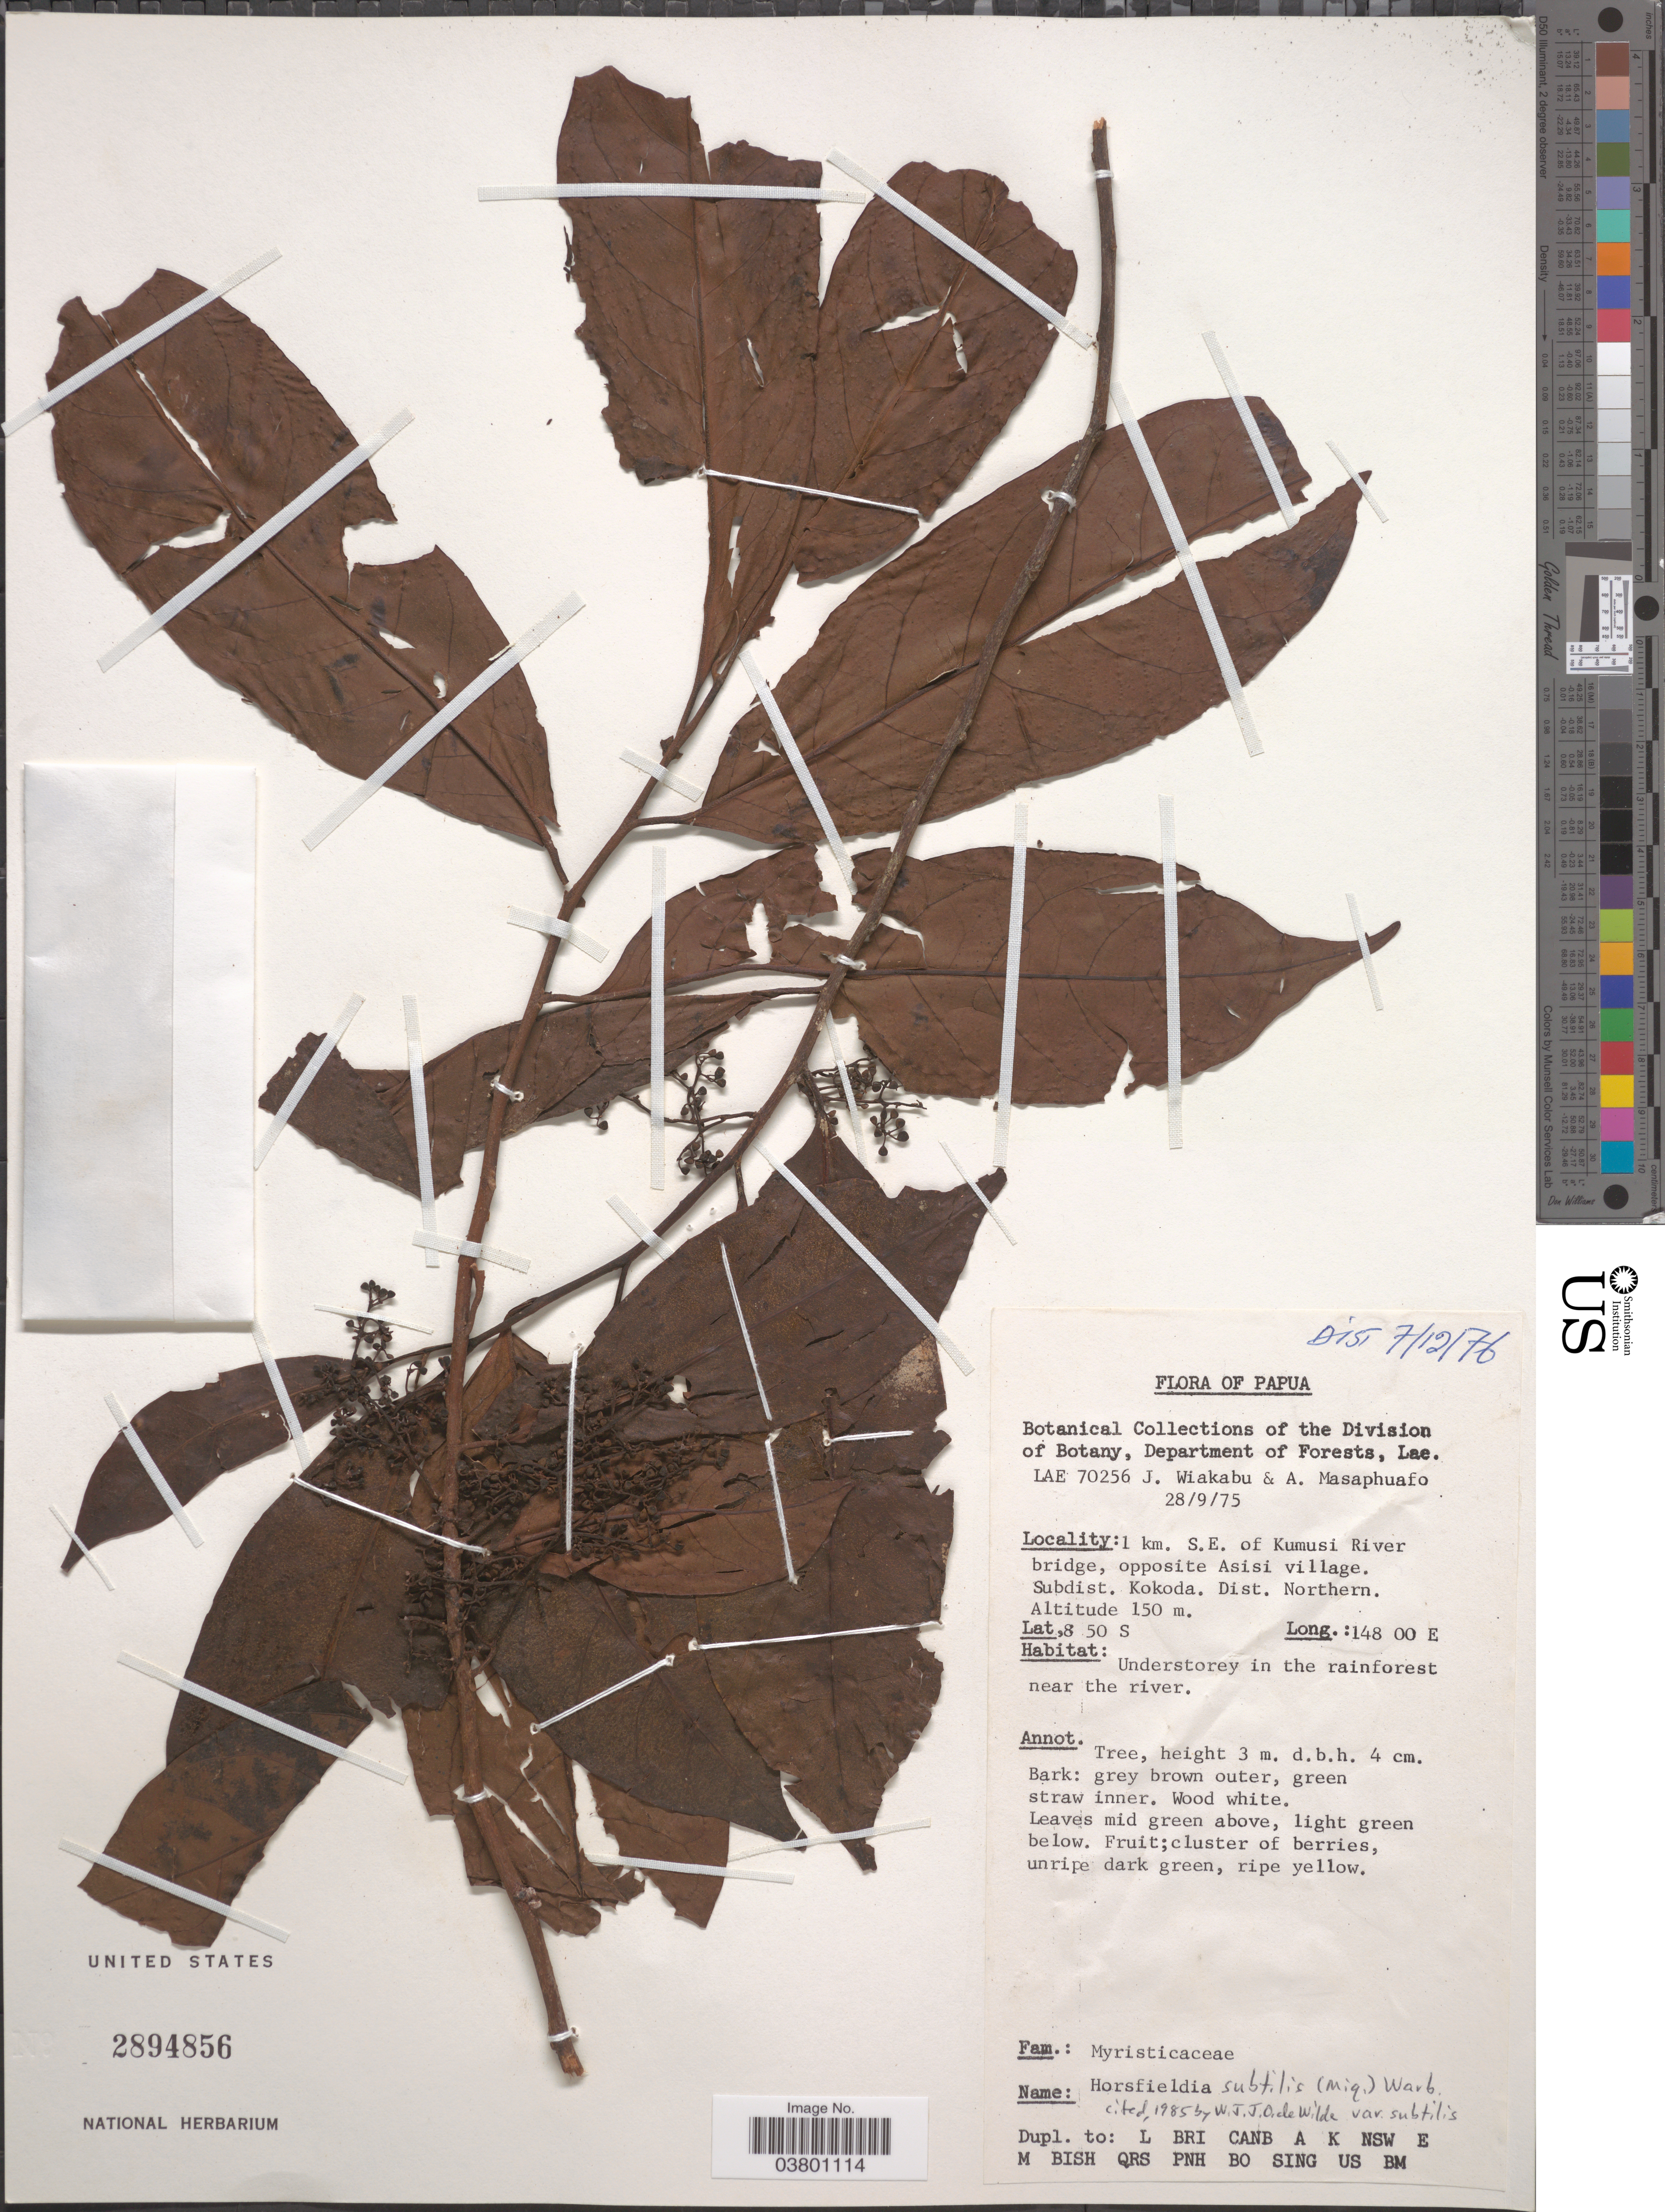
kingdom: Plantae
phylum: Tracheophyta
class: Magnoliopsida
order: Magnoliales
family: Myristicaceae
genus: Horsfieldia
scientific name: Horsfieldia subtilis var. subtilis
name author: Warb.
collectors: J. Wiakabu & A. Masaphuafo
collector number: LAE 70256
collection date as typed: Transcribed d/m/y: 28/9/75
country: Papua New Guinea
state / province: Northern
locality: Papua. 1 km. S.E. of Kumusi River bridge, opposite Asisi village. Subdist. Kokoda. Dist. Northern.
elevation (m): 150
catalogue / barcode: US 2894856